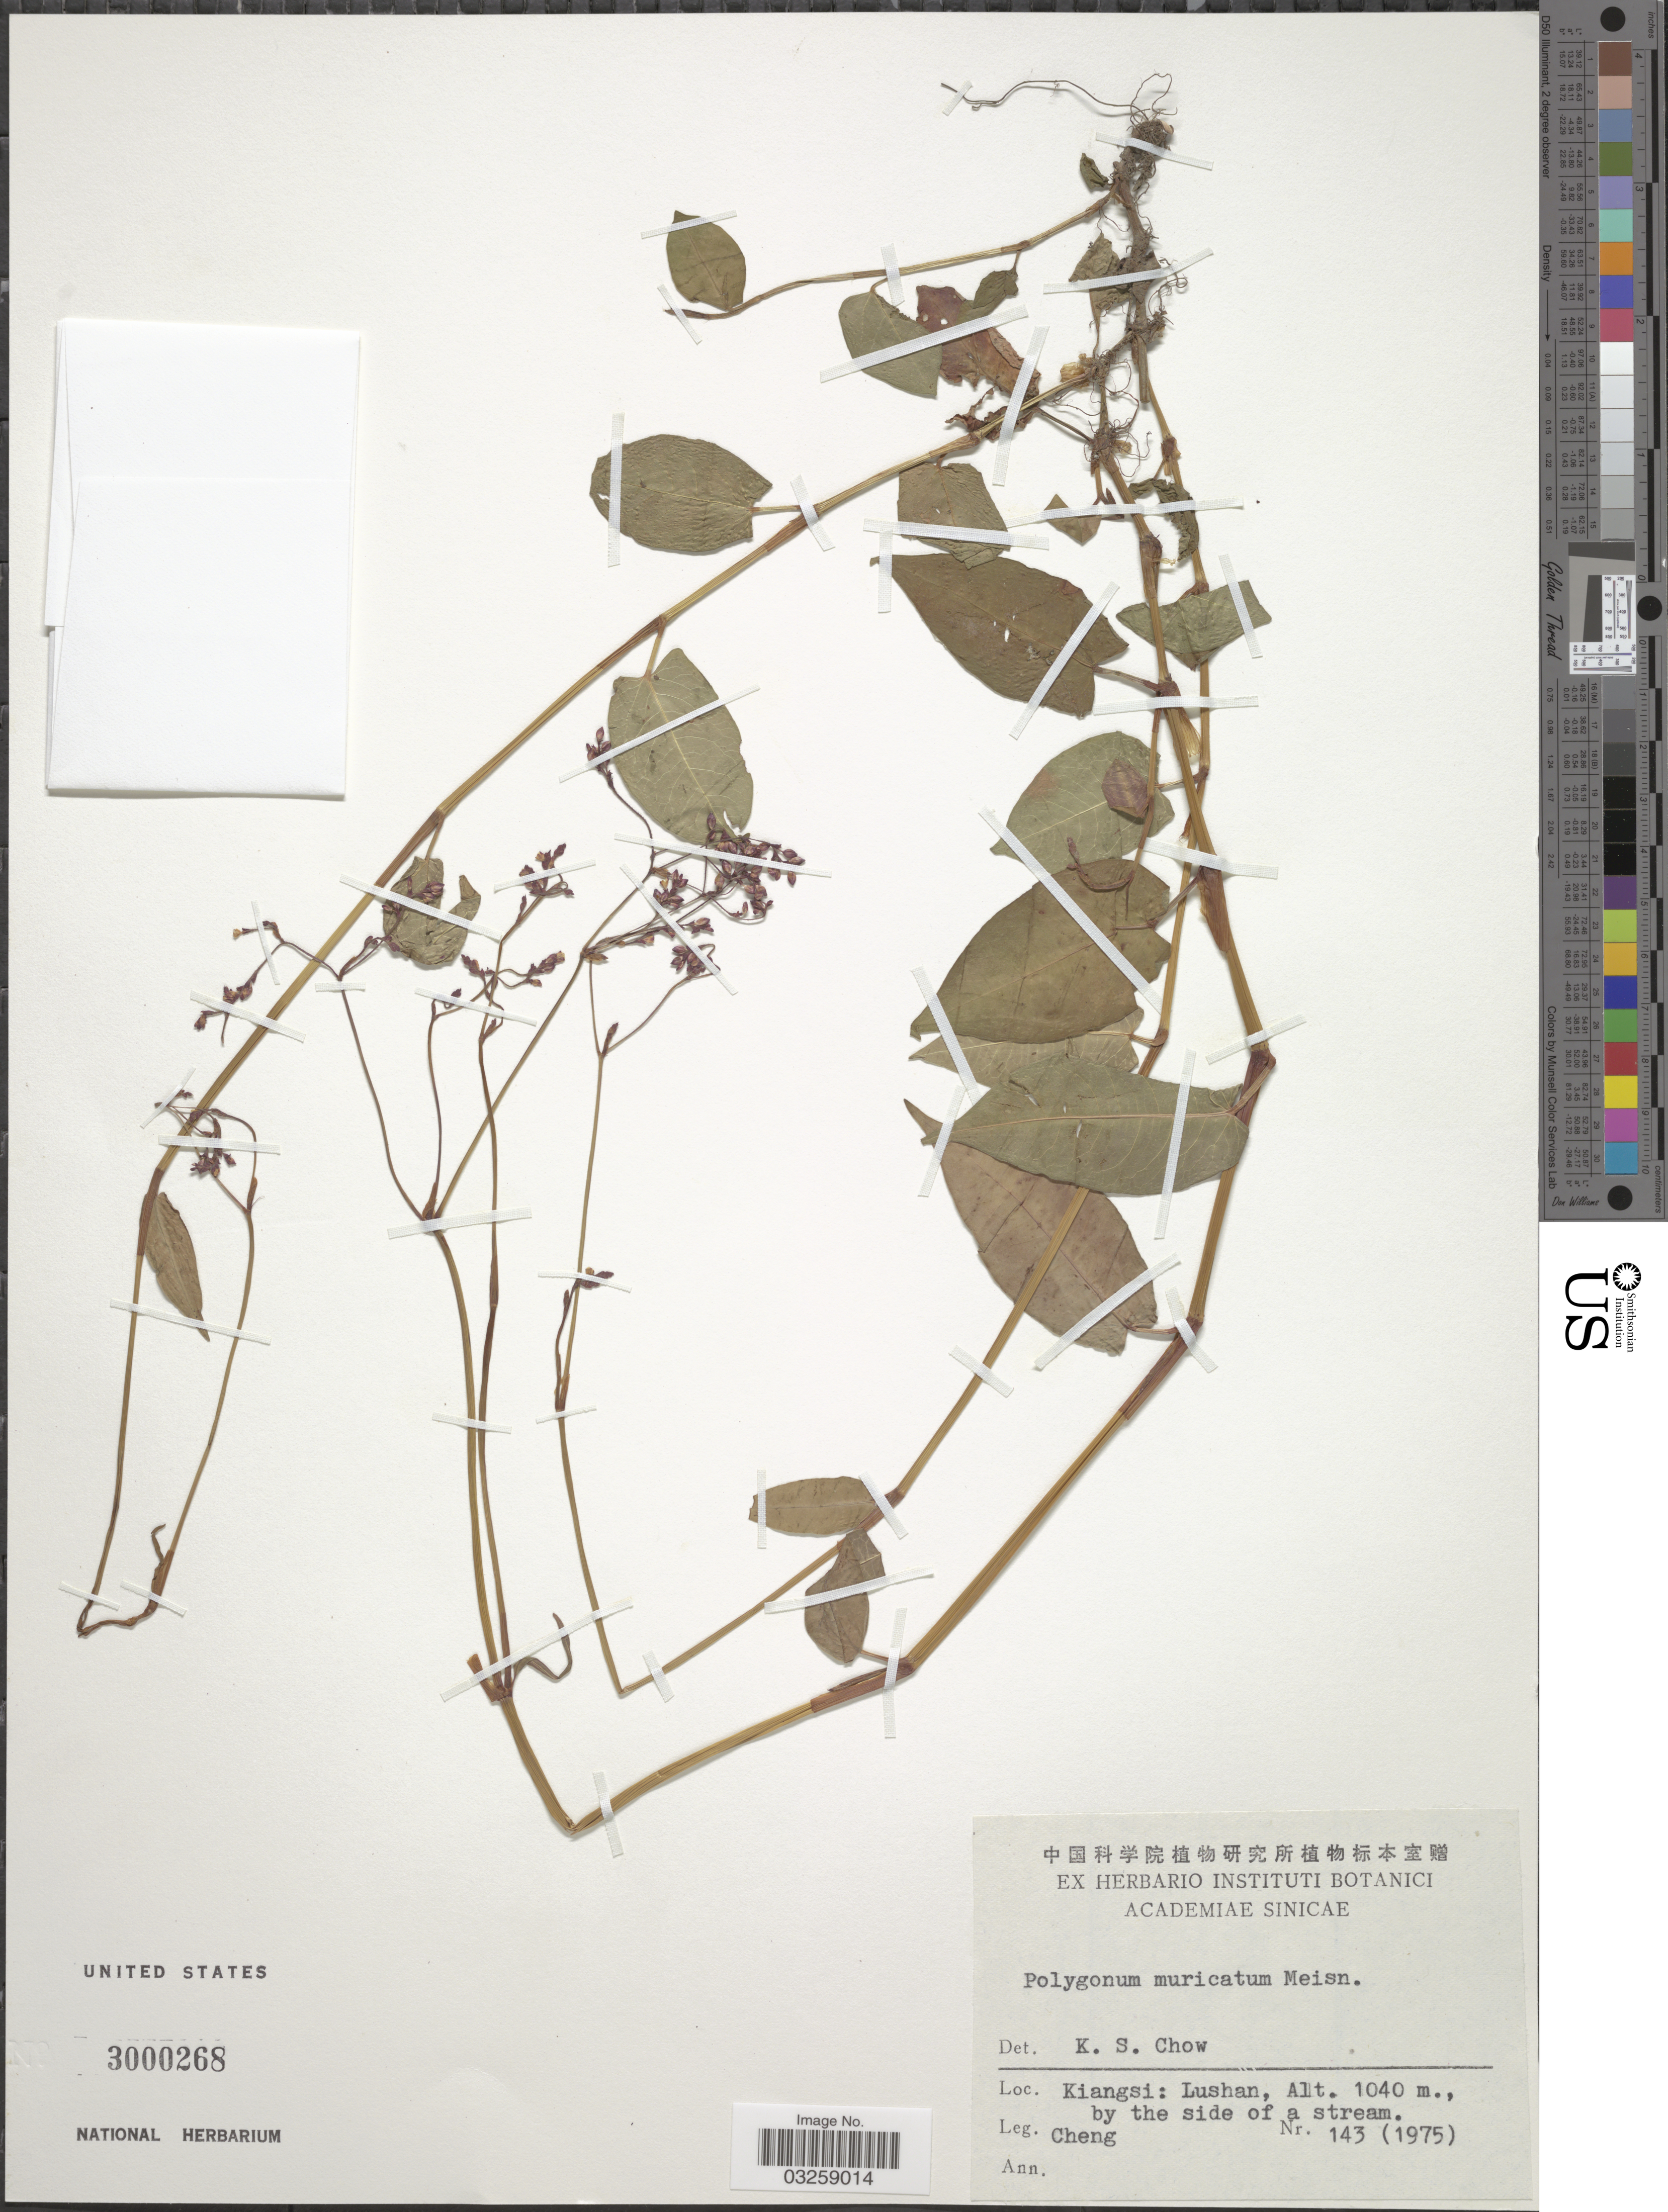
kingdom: Plantae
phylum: Tracheophyta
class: Magnoliopsida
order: Caryophyllales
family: Polygonaceae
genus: Polygonum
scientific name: Polygonum nepalense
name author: Meisn.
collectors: -. Cheng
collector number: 143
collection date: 1975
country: China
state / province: Jiangxi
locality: Kiangsi: Lushan.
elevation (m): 1040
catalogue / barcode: US 3000268